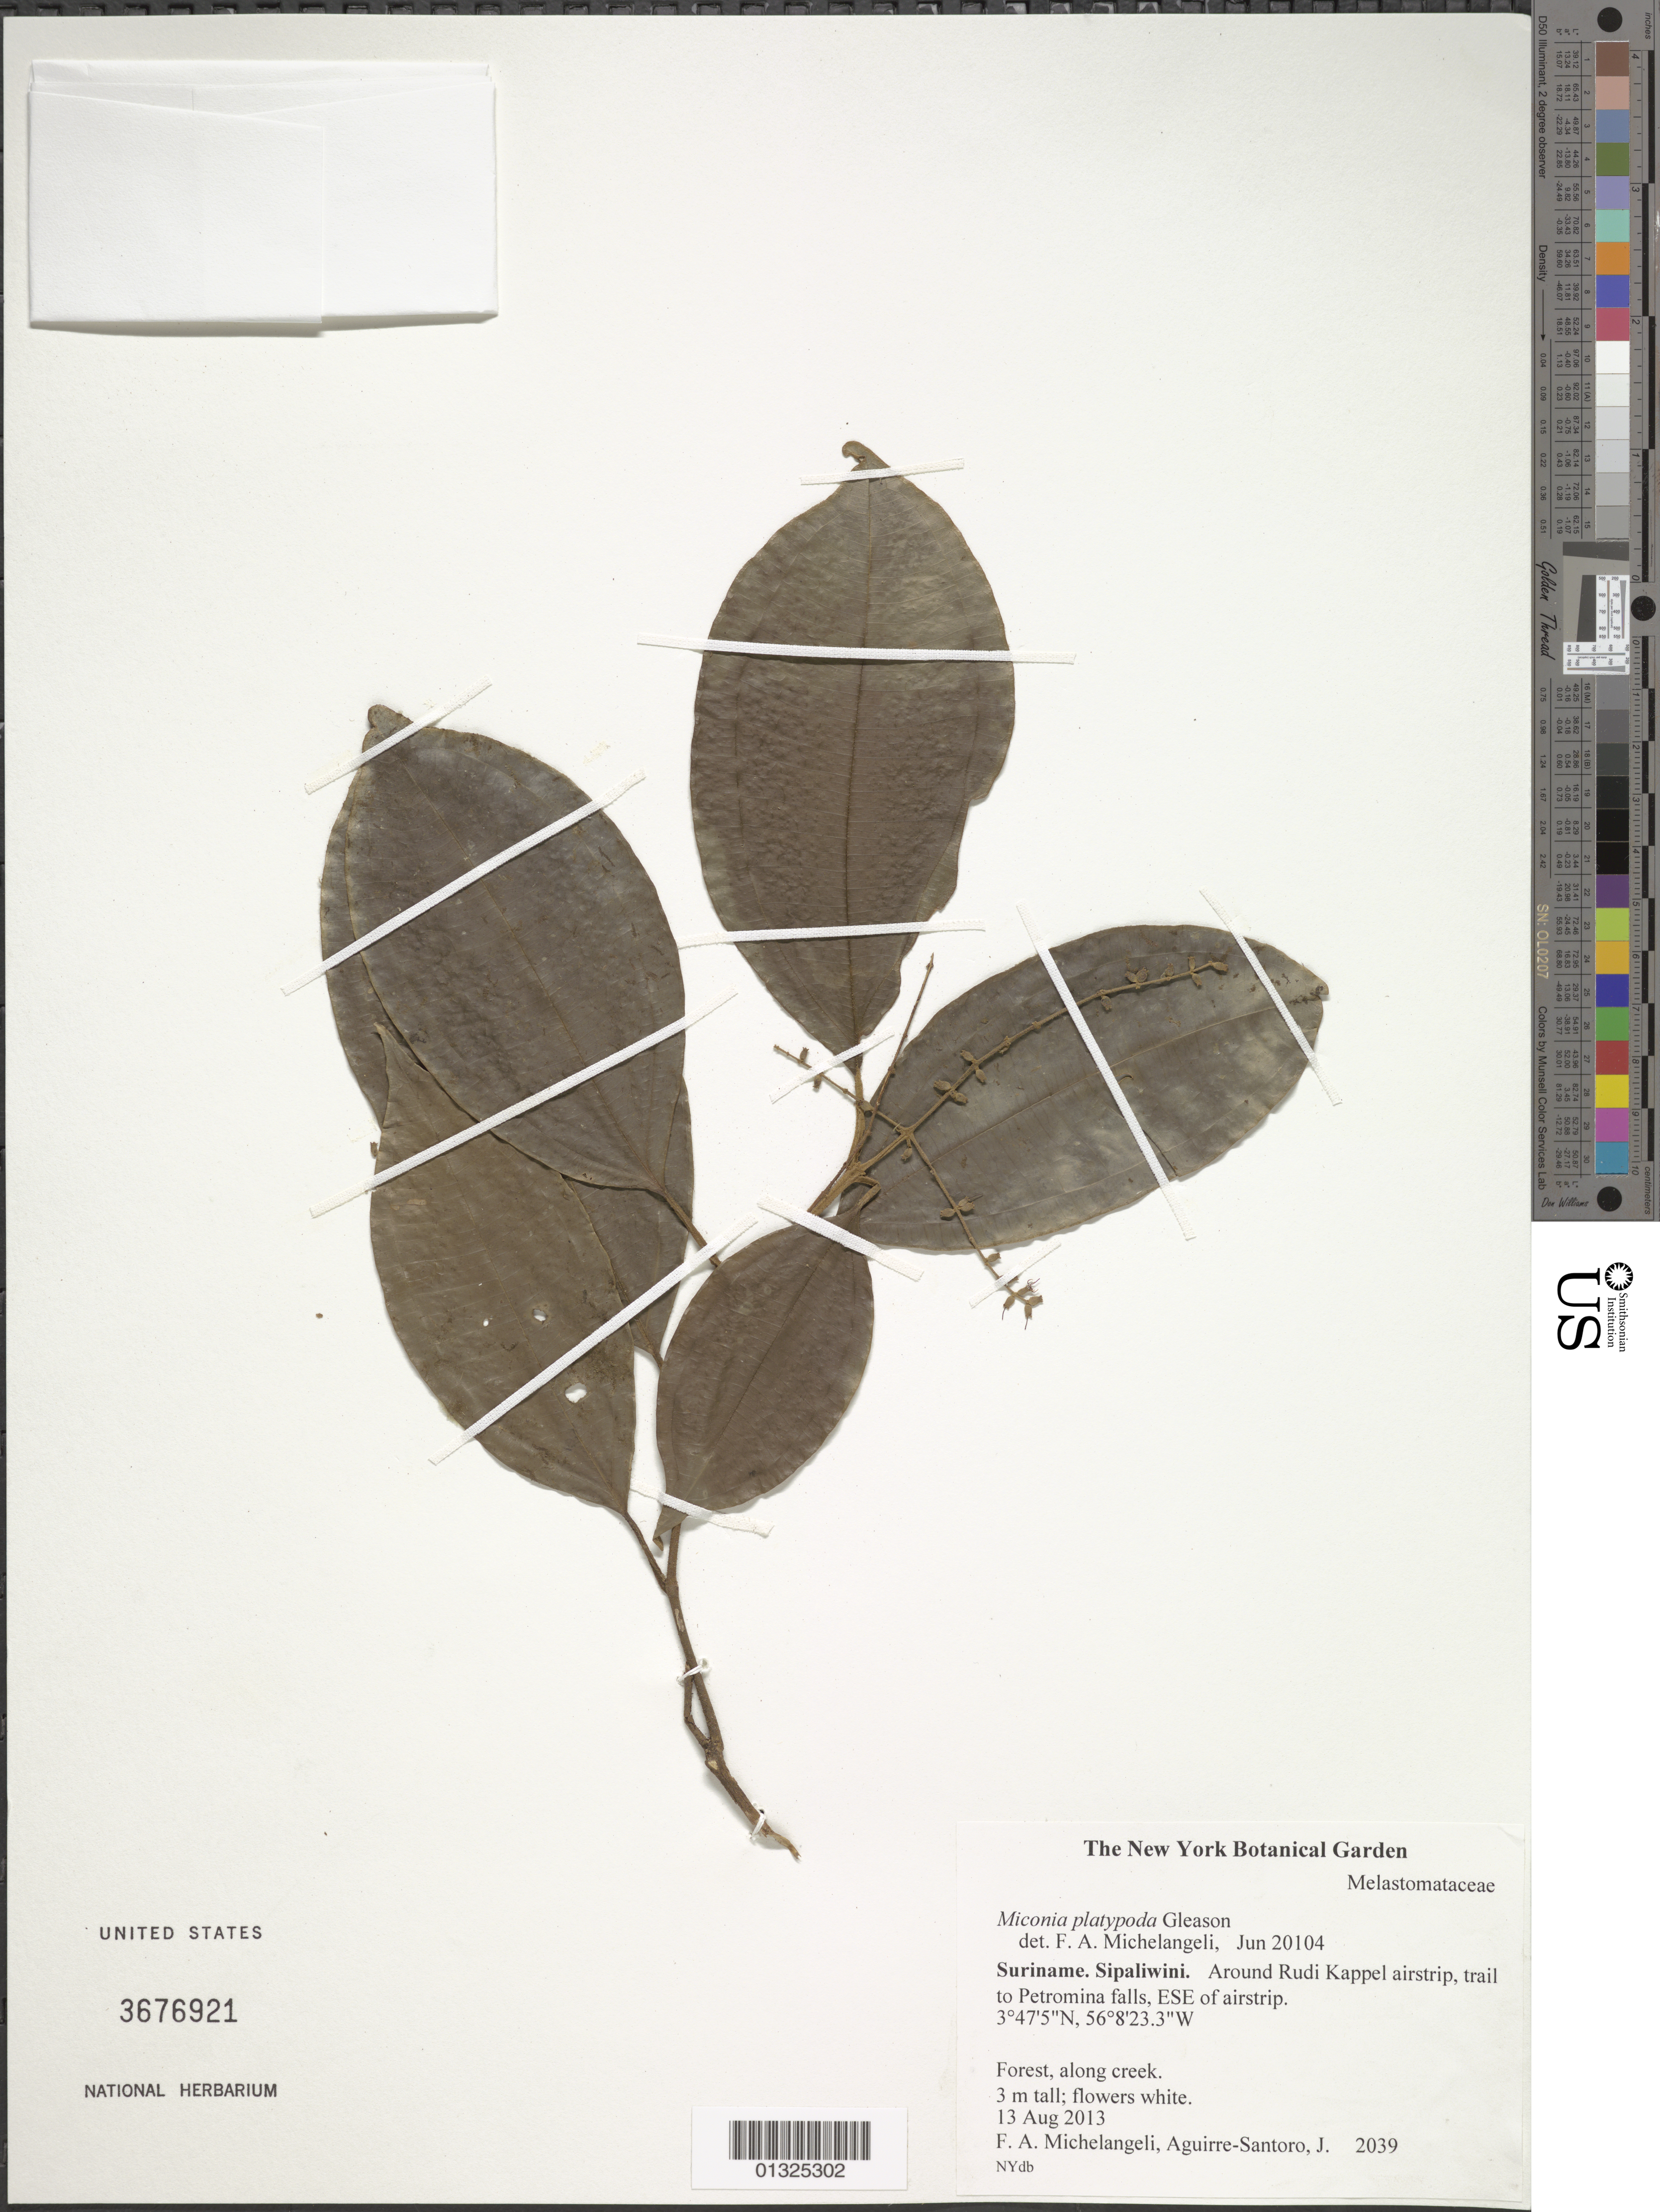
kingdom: Plantae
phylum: Tracheophyta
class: Magnoliopsida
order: Myrtales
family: Melastomataceae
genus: Miconia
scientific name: Miconia platypoda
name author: Gleason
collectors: F. A. Michelangeli & J. Aguirre-Santoro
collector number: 2039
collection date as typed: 13 Aug 2013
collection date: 2013-08-13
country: Suriname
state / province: Sipaliwini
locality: Around Rudi Kappel sirstrip. trail to Petromina falls, ESE of airstrip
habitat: Forest, along creek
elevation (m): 310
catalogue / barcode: US 3676921